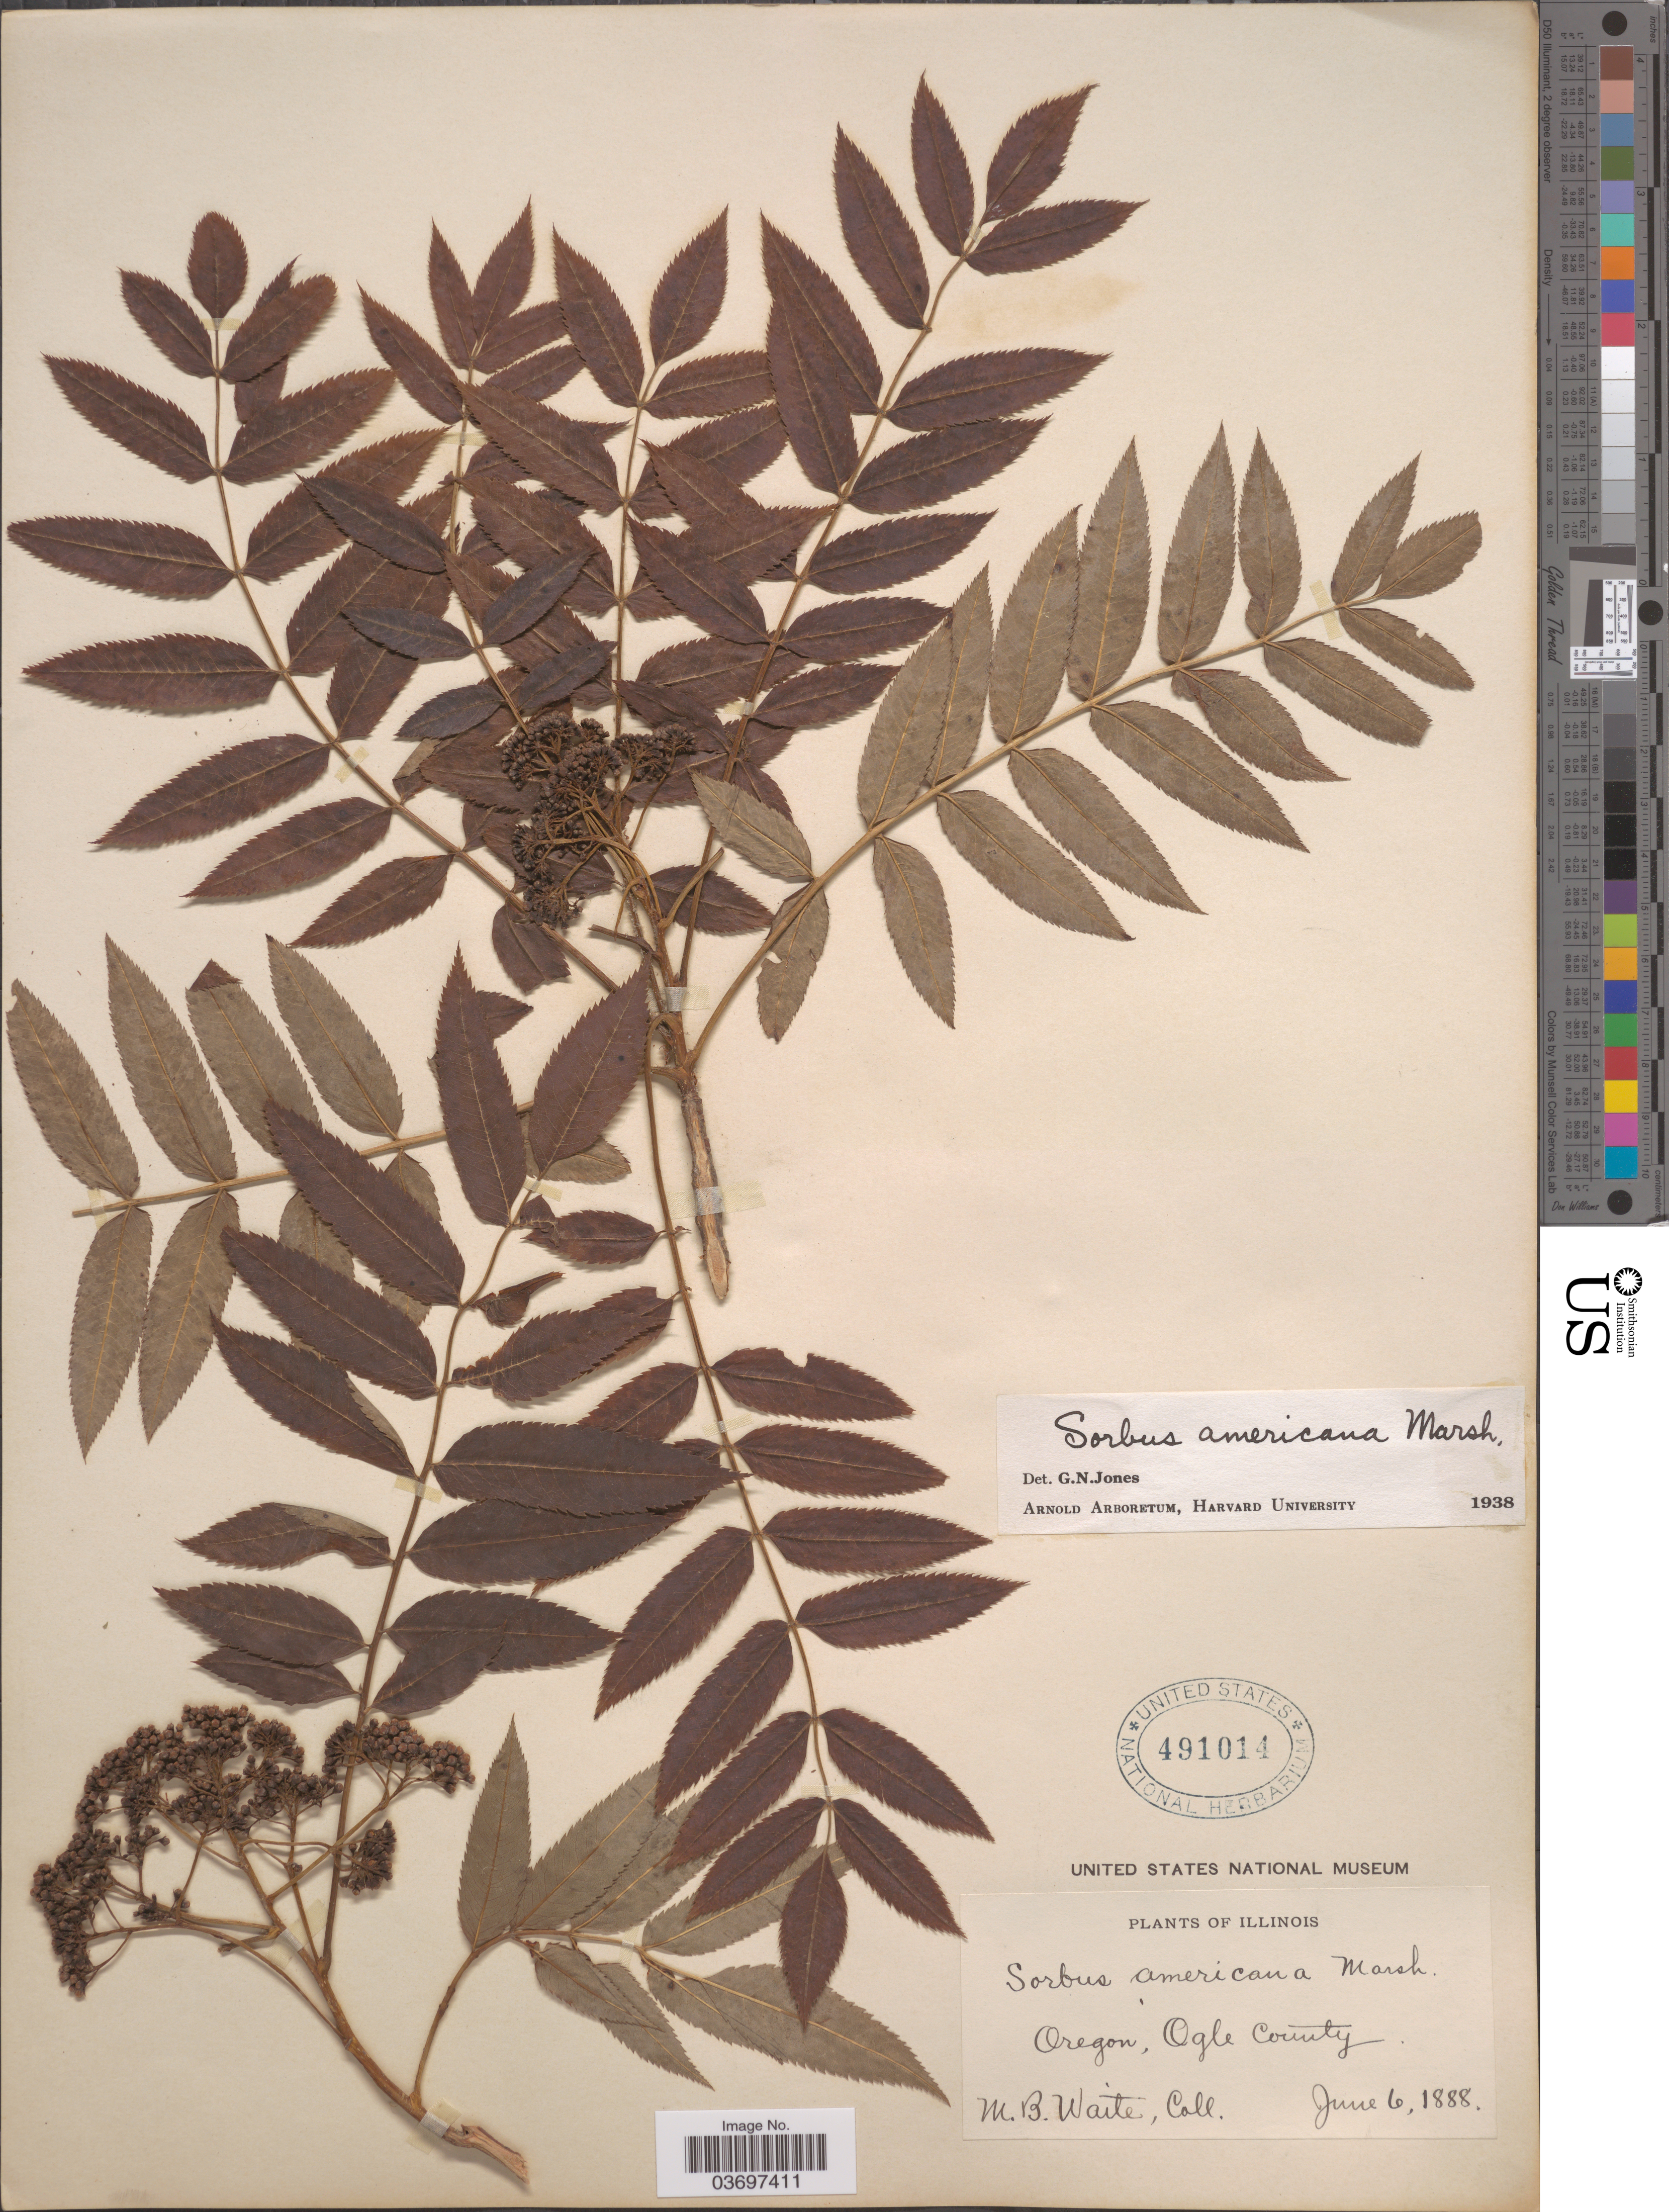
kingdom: Plantae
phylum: Tracheophyta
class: Magnoliopsida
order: Rosales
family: Rosaceae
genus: Sorbus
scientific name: Sorbus americana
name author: Marshall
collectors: M. B. Waite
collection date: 1888-06-06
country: United States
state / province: Oregon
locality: Ogle County.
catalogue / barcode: US 491014